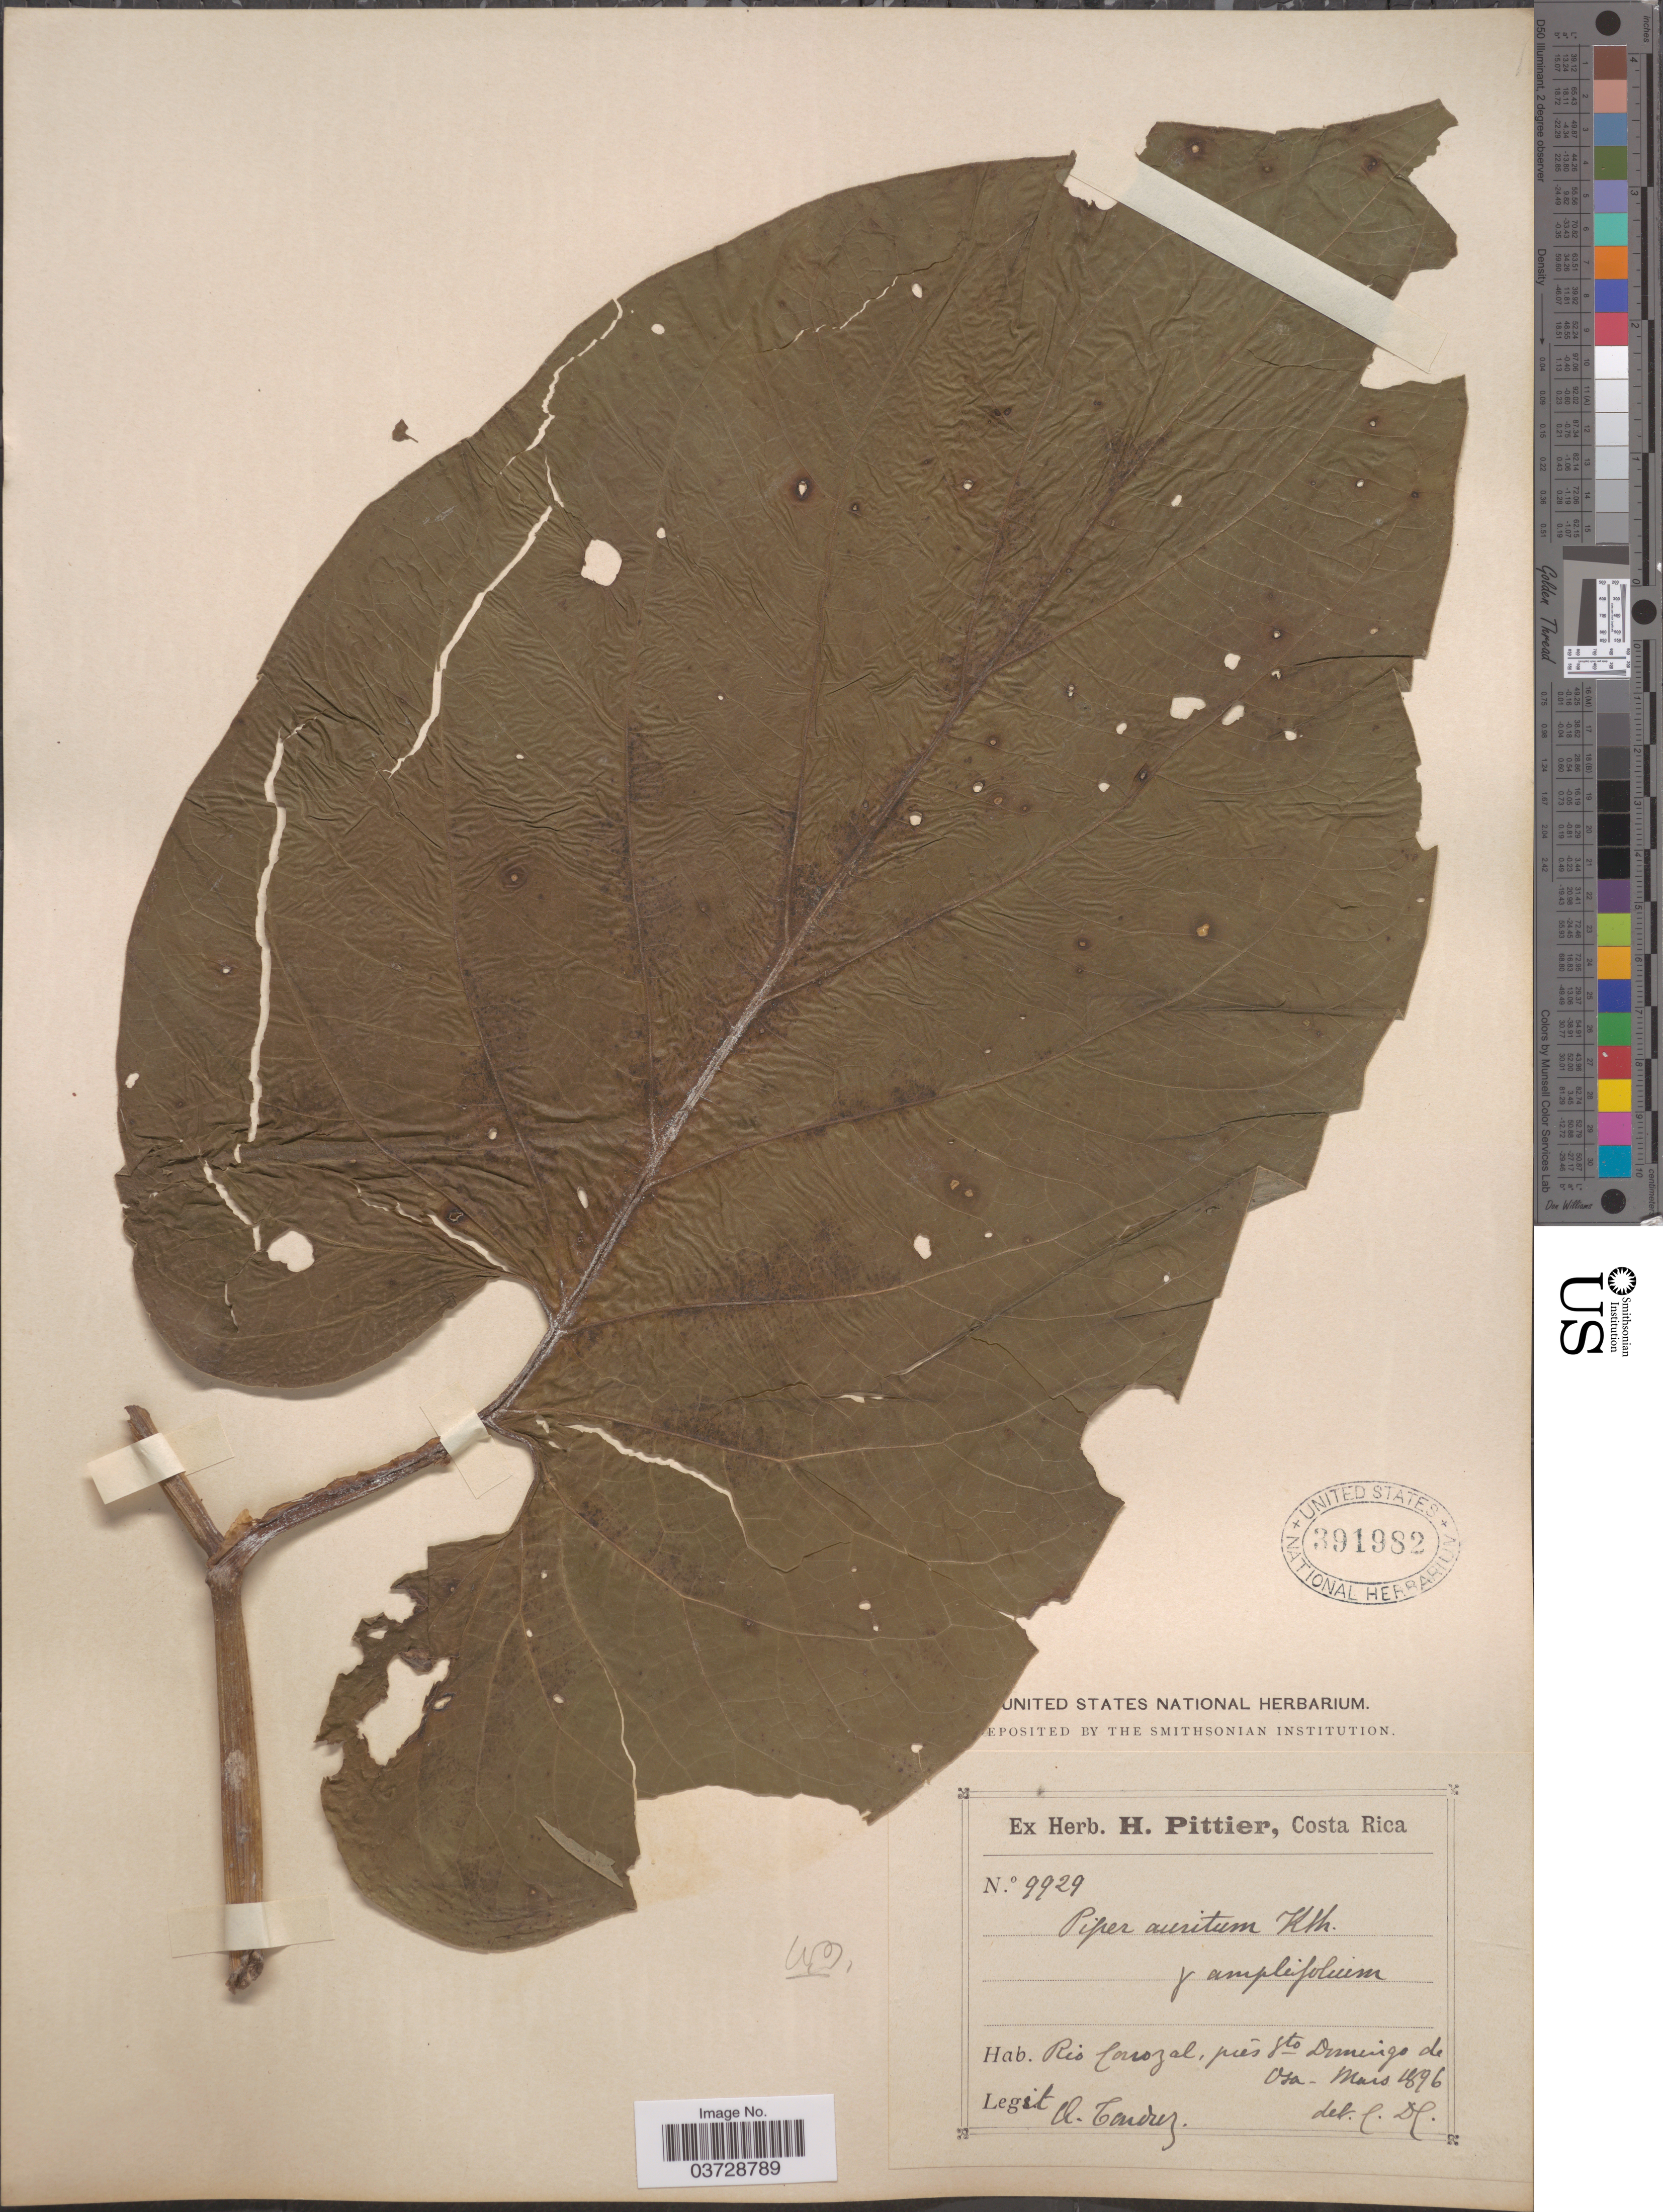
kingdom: Plantae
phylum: Tracheophyta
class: Magnoliopsida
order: Piperales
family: Piperaceae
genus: Piper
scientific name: Piper auritum var. amplifolium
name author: C. DC.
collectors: A. Tonduz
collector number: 9929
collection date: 1896-03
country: Costa Rica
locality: Rio Corrozal, prés Sto Domingo de Osa.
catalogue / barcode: US 391982